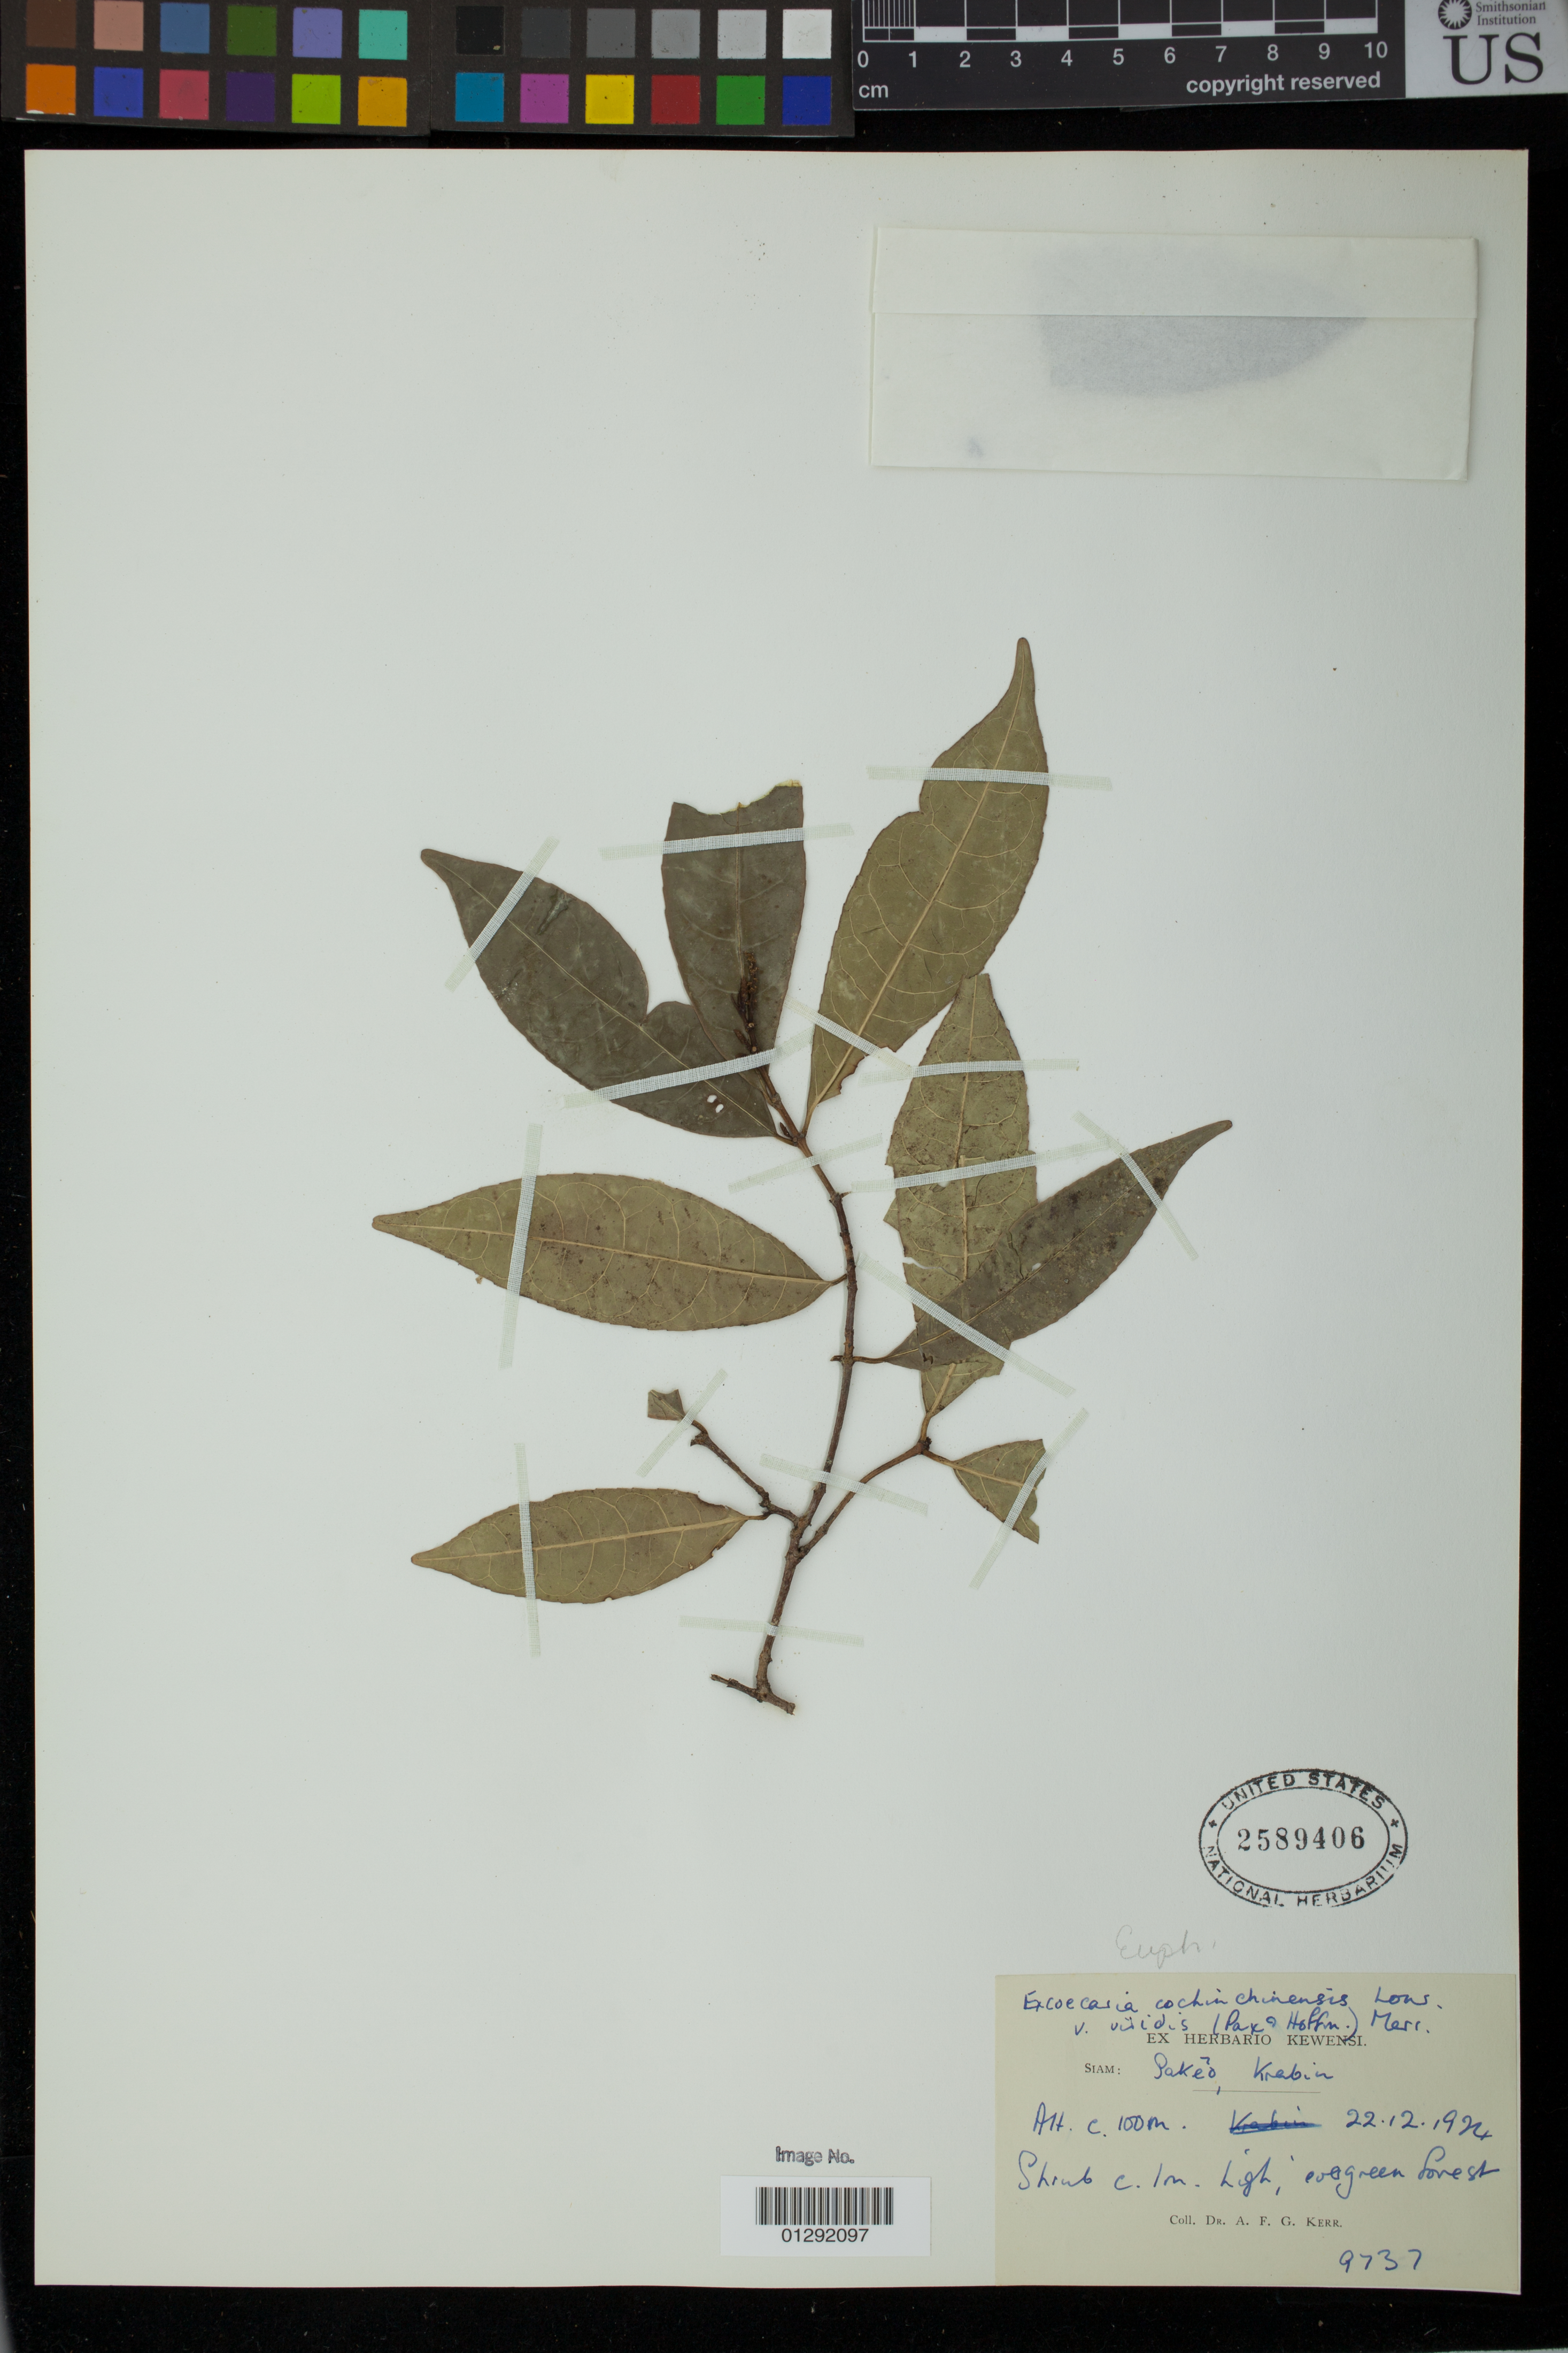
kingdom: Plantae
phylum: Tracheophyta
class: Magnoliopsida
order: Malpighiales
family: Euphorbiaceae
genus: Excoecaria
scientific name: Excoecaria cochinchinensis 'Firestorm'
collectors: A. F. G. Kerr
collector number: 9737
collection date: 1924-12-22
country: Thailand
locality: Siam: Sakeo [Sa Kaeo], Krabin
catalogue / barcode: US 2589406